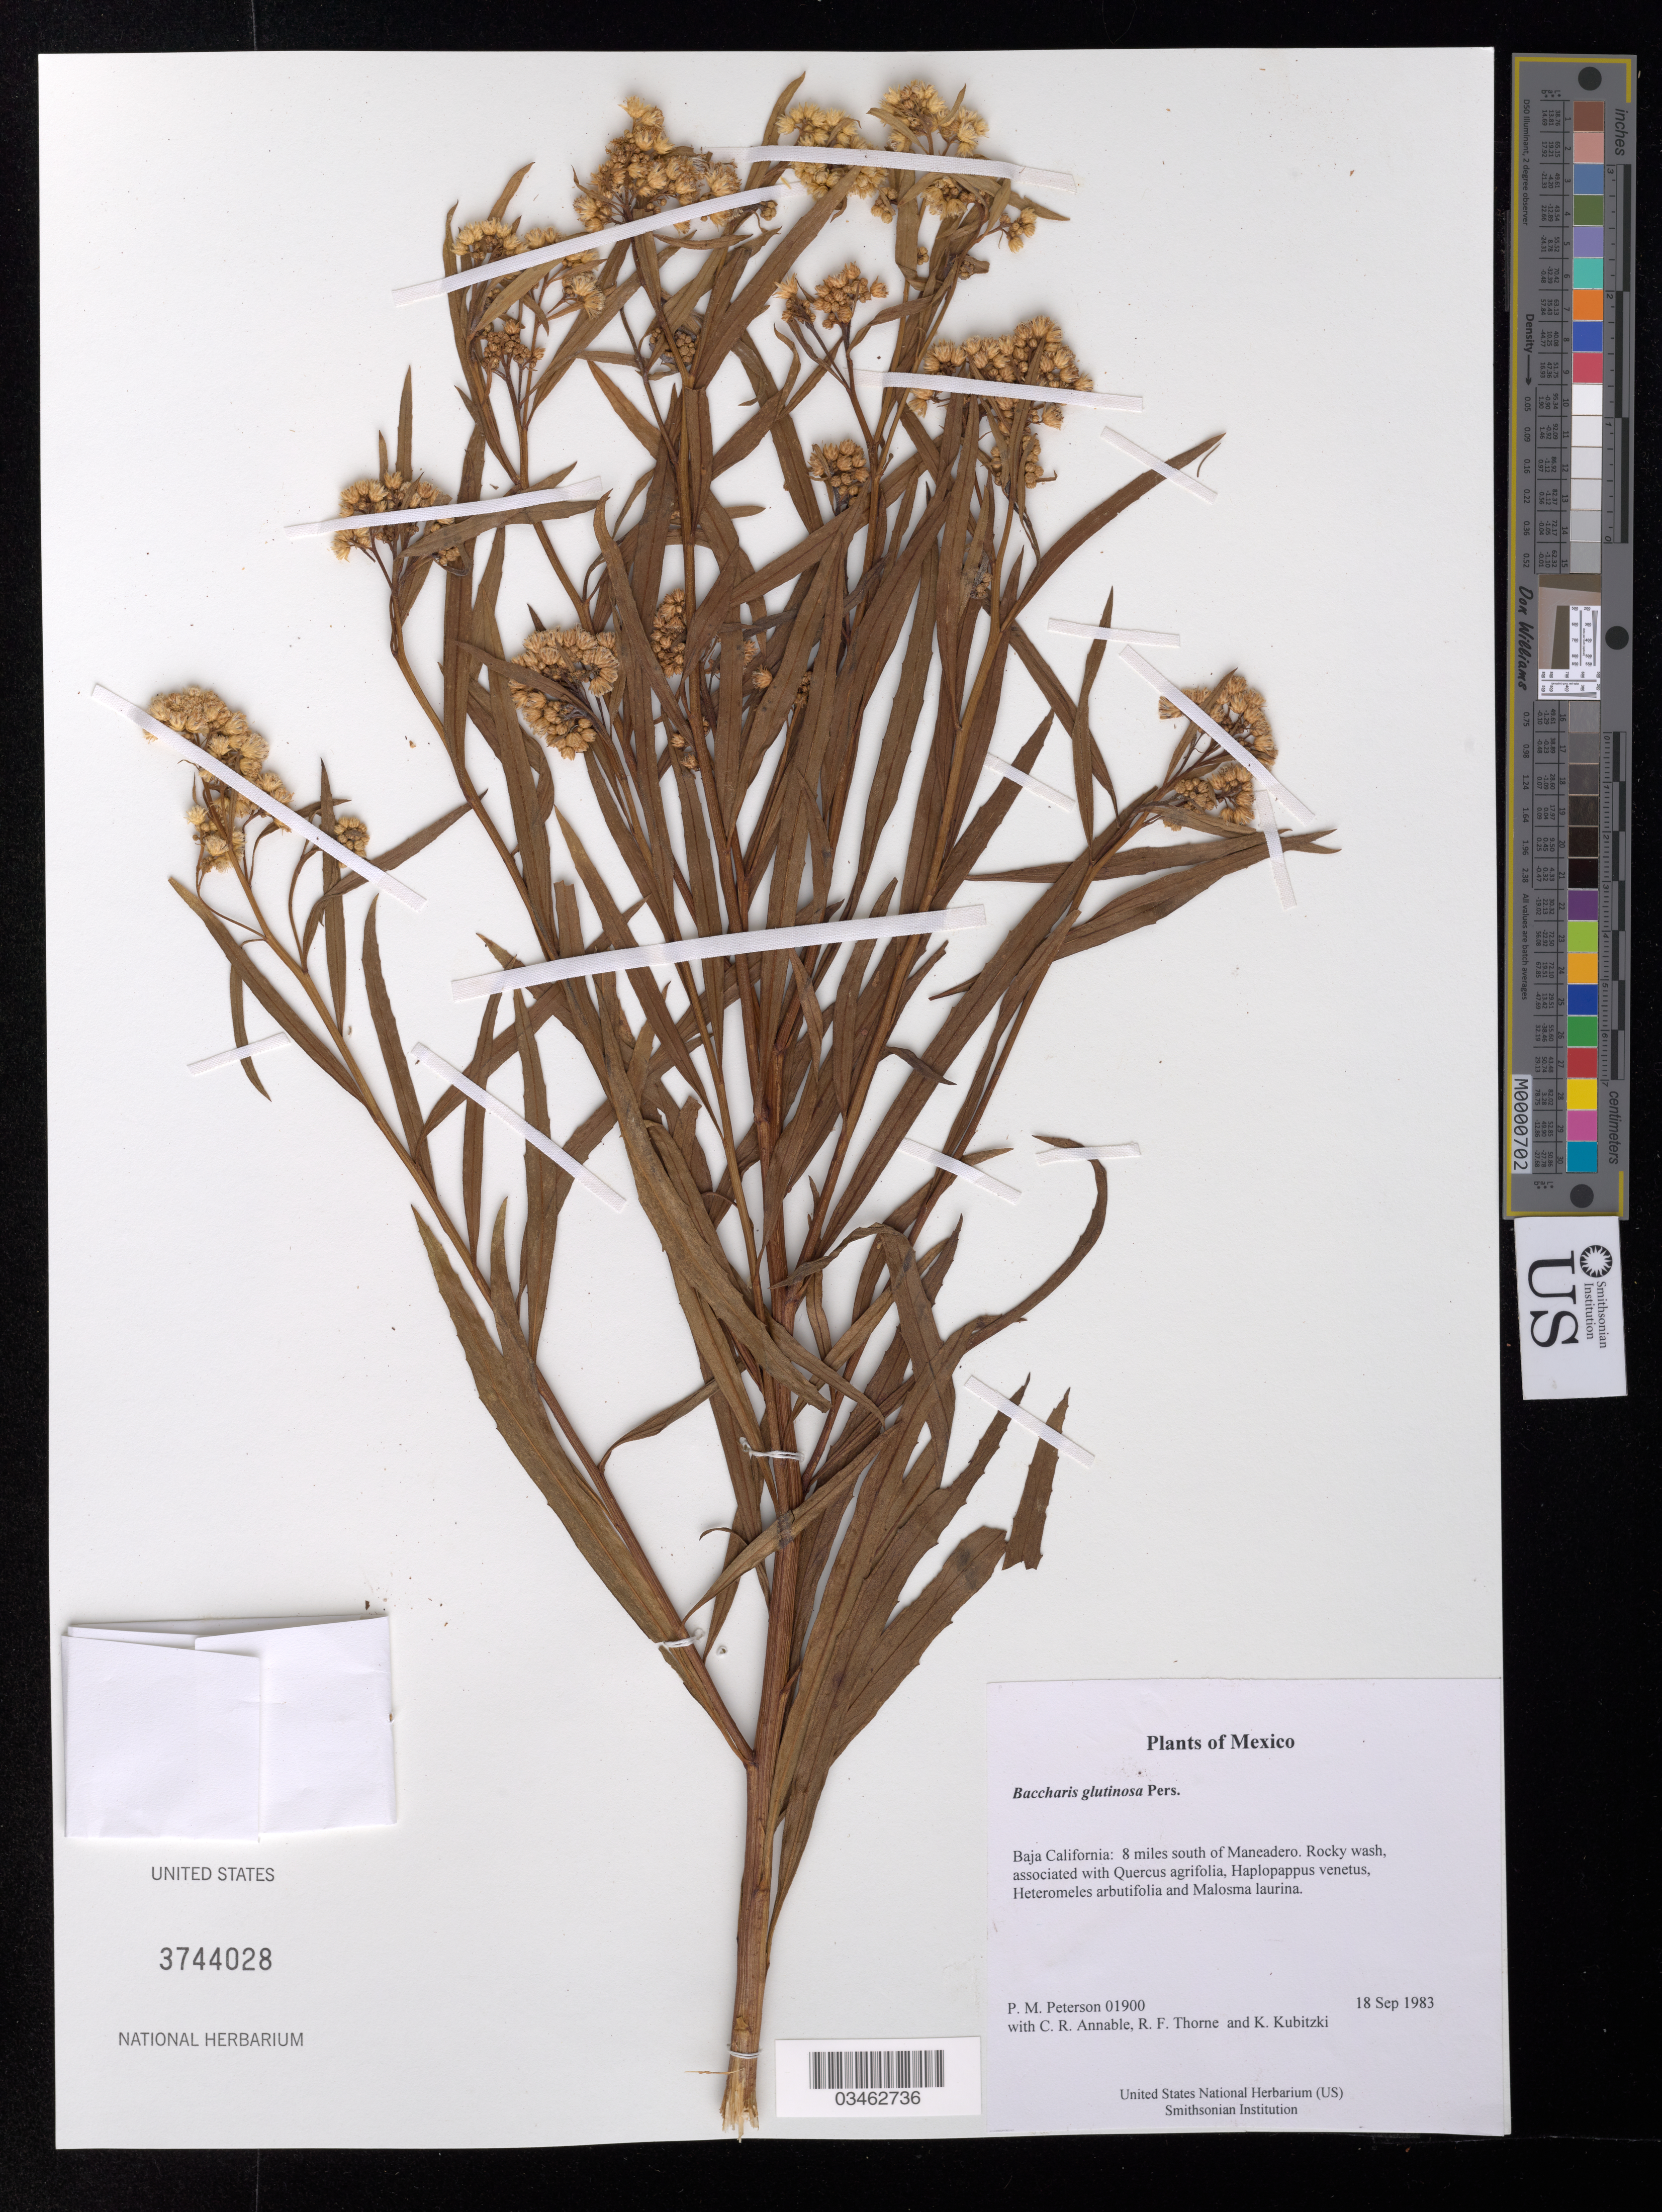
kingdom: Plantae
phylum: Tracheophyta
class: Magnoliopsida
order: Asterales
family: Asteraceae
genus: Baccharis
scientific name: Baccharis glutinosa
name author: Pers.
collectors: P. M. Peterson, C. R. Annable, R. F. Thorne & K. Kubitzki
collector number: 01900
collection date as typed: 18 Sep 1983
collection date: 1983-09-18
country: Mexico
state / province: Baja California Norte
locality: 8 miles south of Maneadero.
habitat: Rocky wash, associated with Quercus agrifolia, Haplopappus venetus, Heteromeles arbutifolia and Malosma laurina.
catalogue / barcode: US 3744028